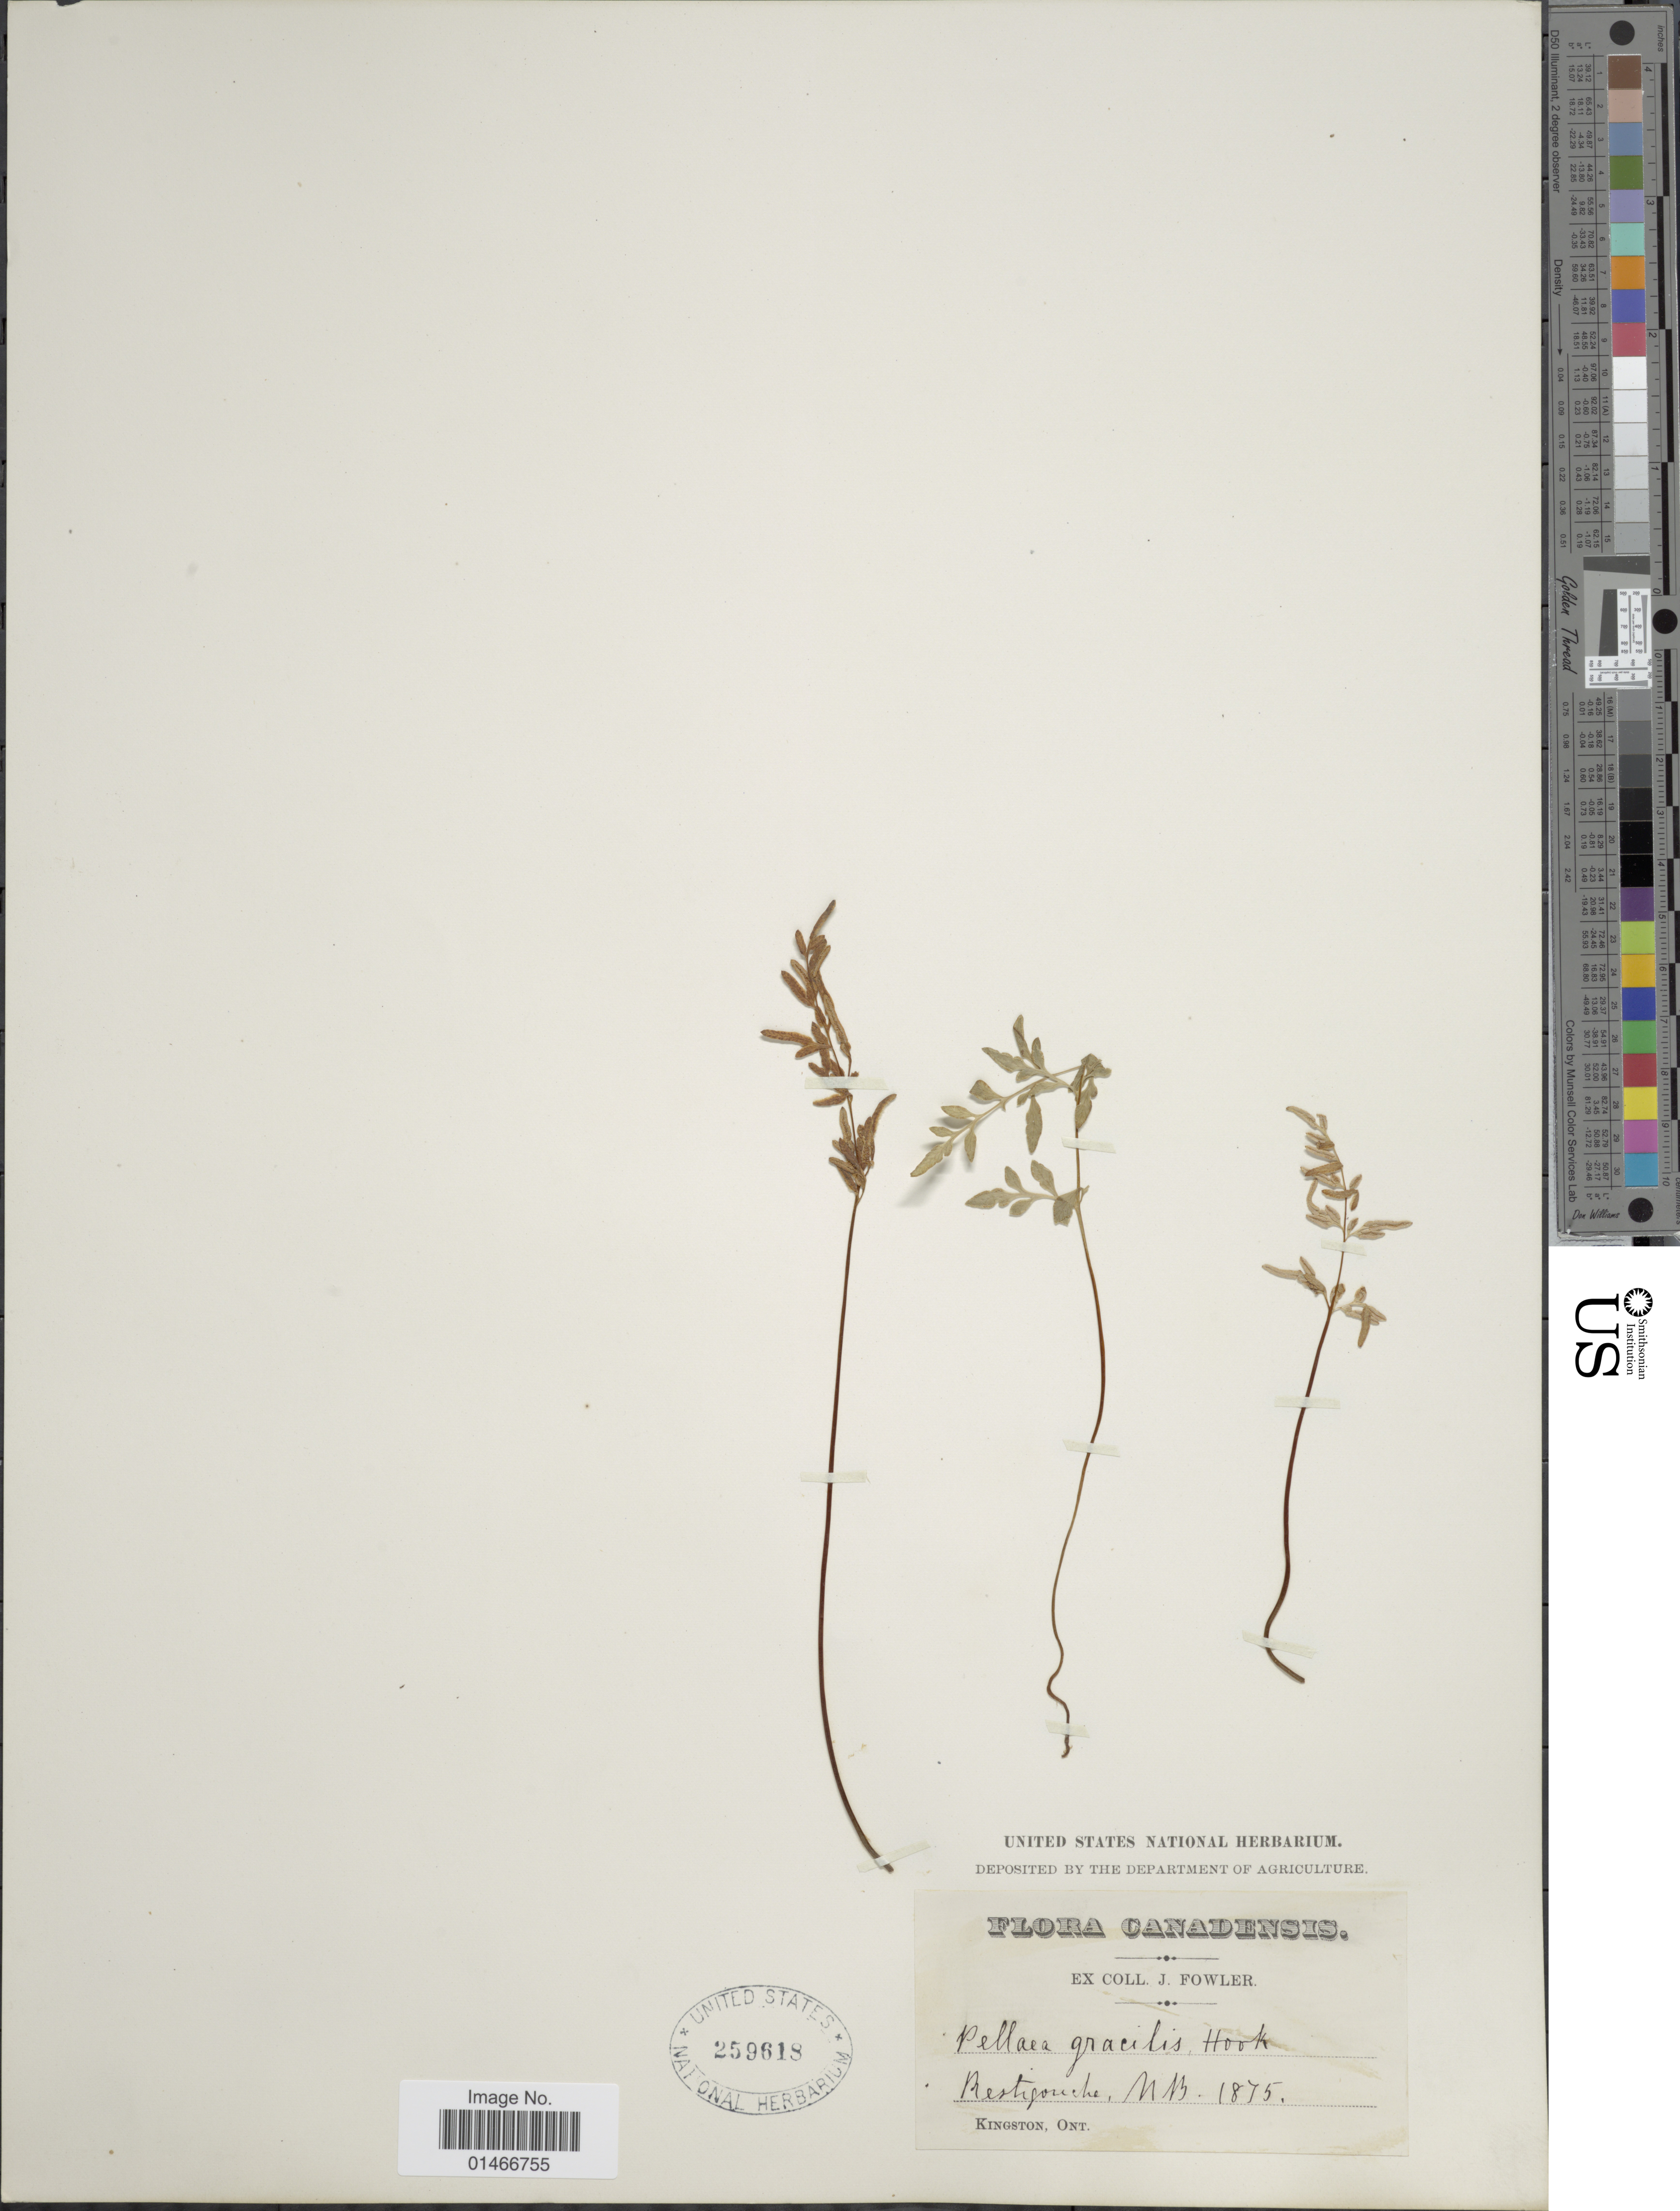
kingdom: Plantae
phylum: Tracheophyta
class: Polypodiopsida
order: Polypodiales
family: Pteridaceae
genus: Cryptogramma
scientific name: Cryptogramma stelleri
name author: (S.G. Gmel.) Prantl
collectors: J. P. Fowler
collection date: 1875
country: Canada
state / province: Ontario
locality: Restigouche, NB. Kingston, Ont.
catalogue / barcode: US 259618